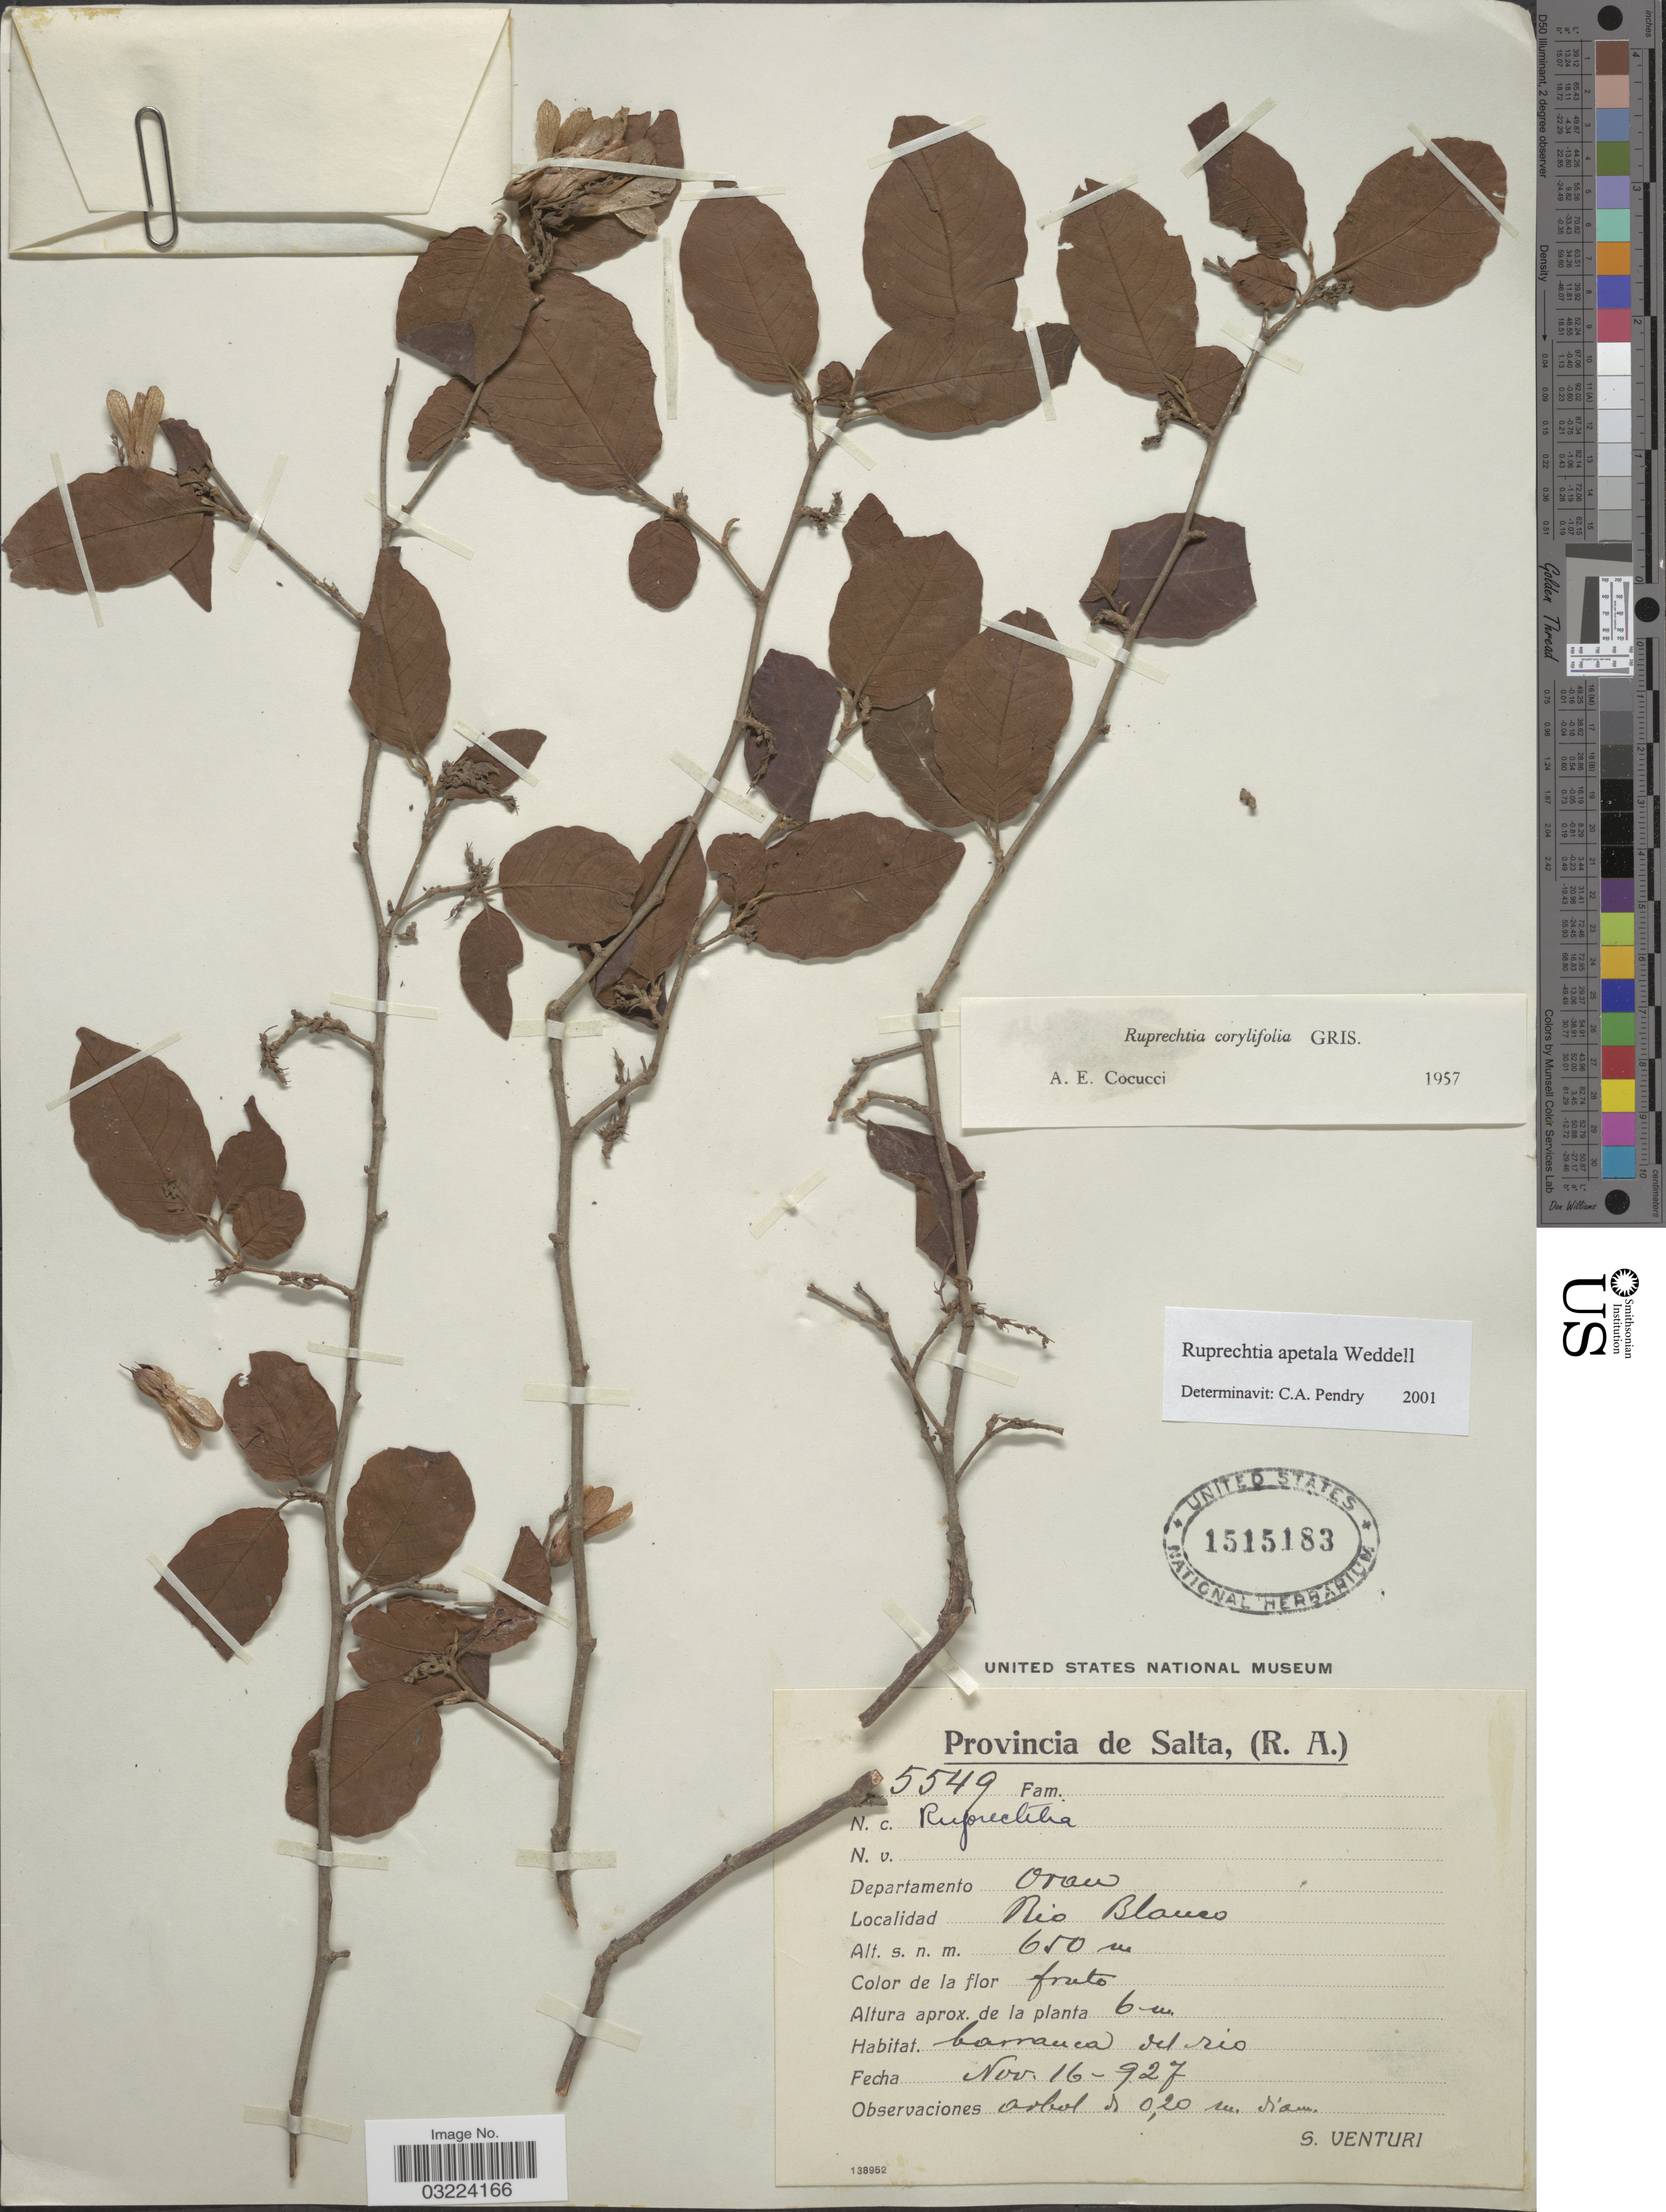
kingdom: Plantae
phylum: Tracheophyta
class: Magnoliopsida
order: Caryophyllales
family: Polygonaceae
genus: Ruprechtia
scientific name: Ruprechtia apetala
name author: Wedd.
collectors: S. Venturi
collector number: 5549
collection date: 1927-11-16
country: Argentina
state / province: Salta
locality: Departamento Oran, Rio Blanco.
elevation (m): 650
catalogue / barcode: US 1515183